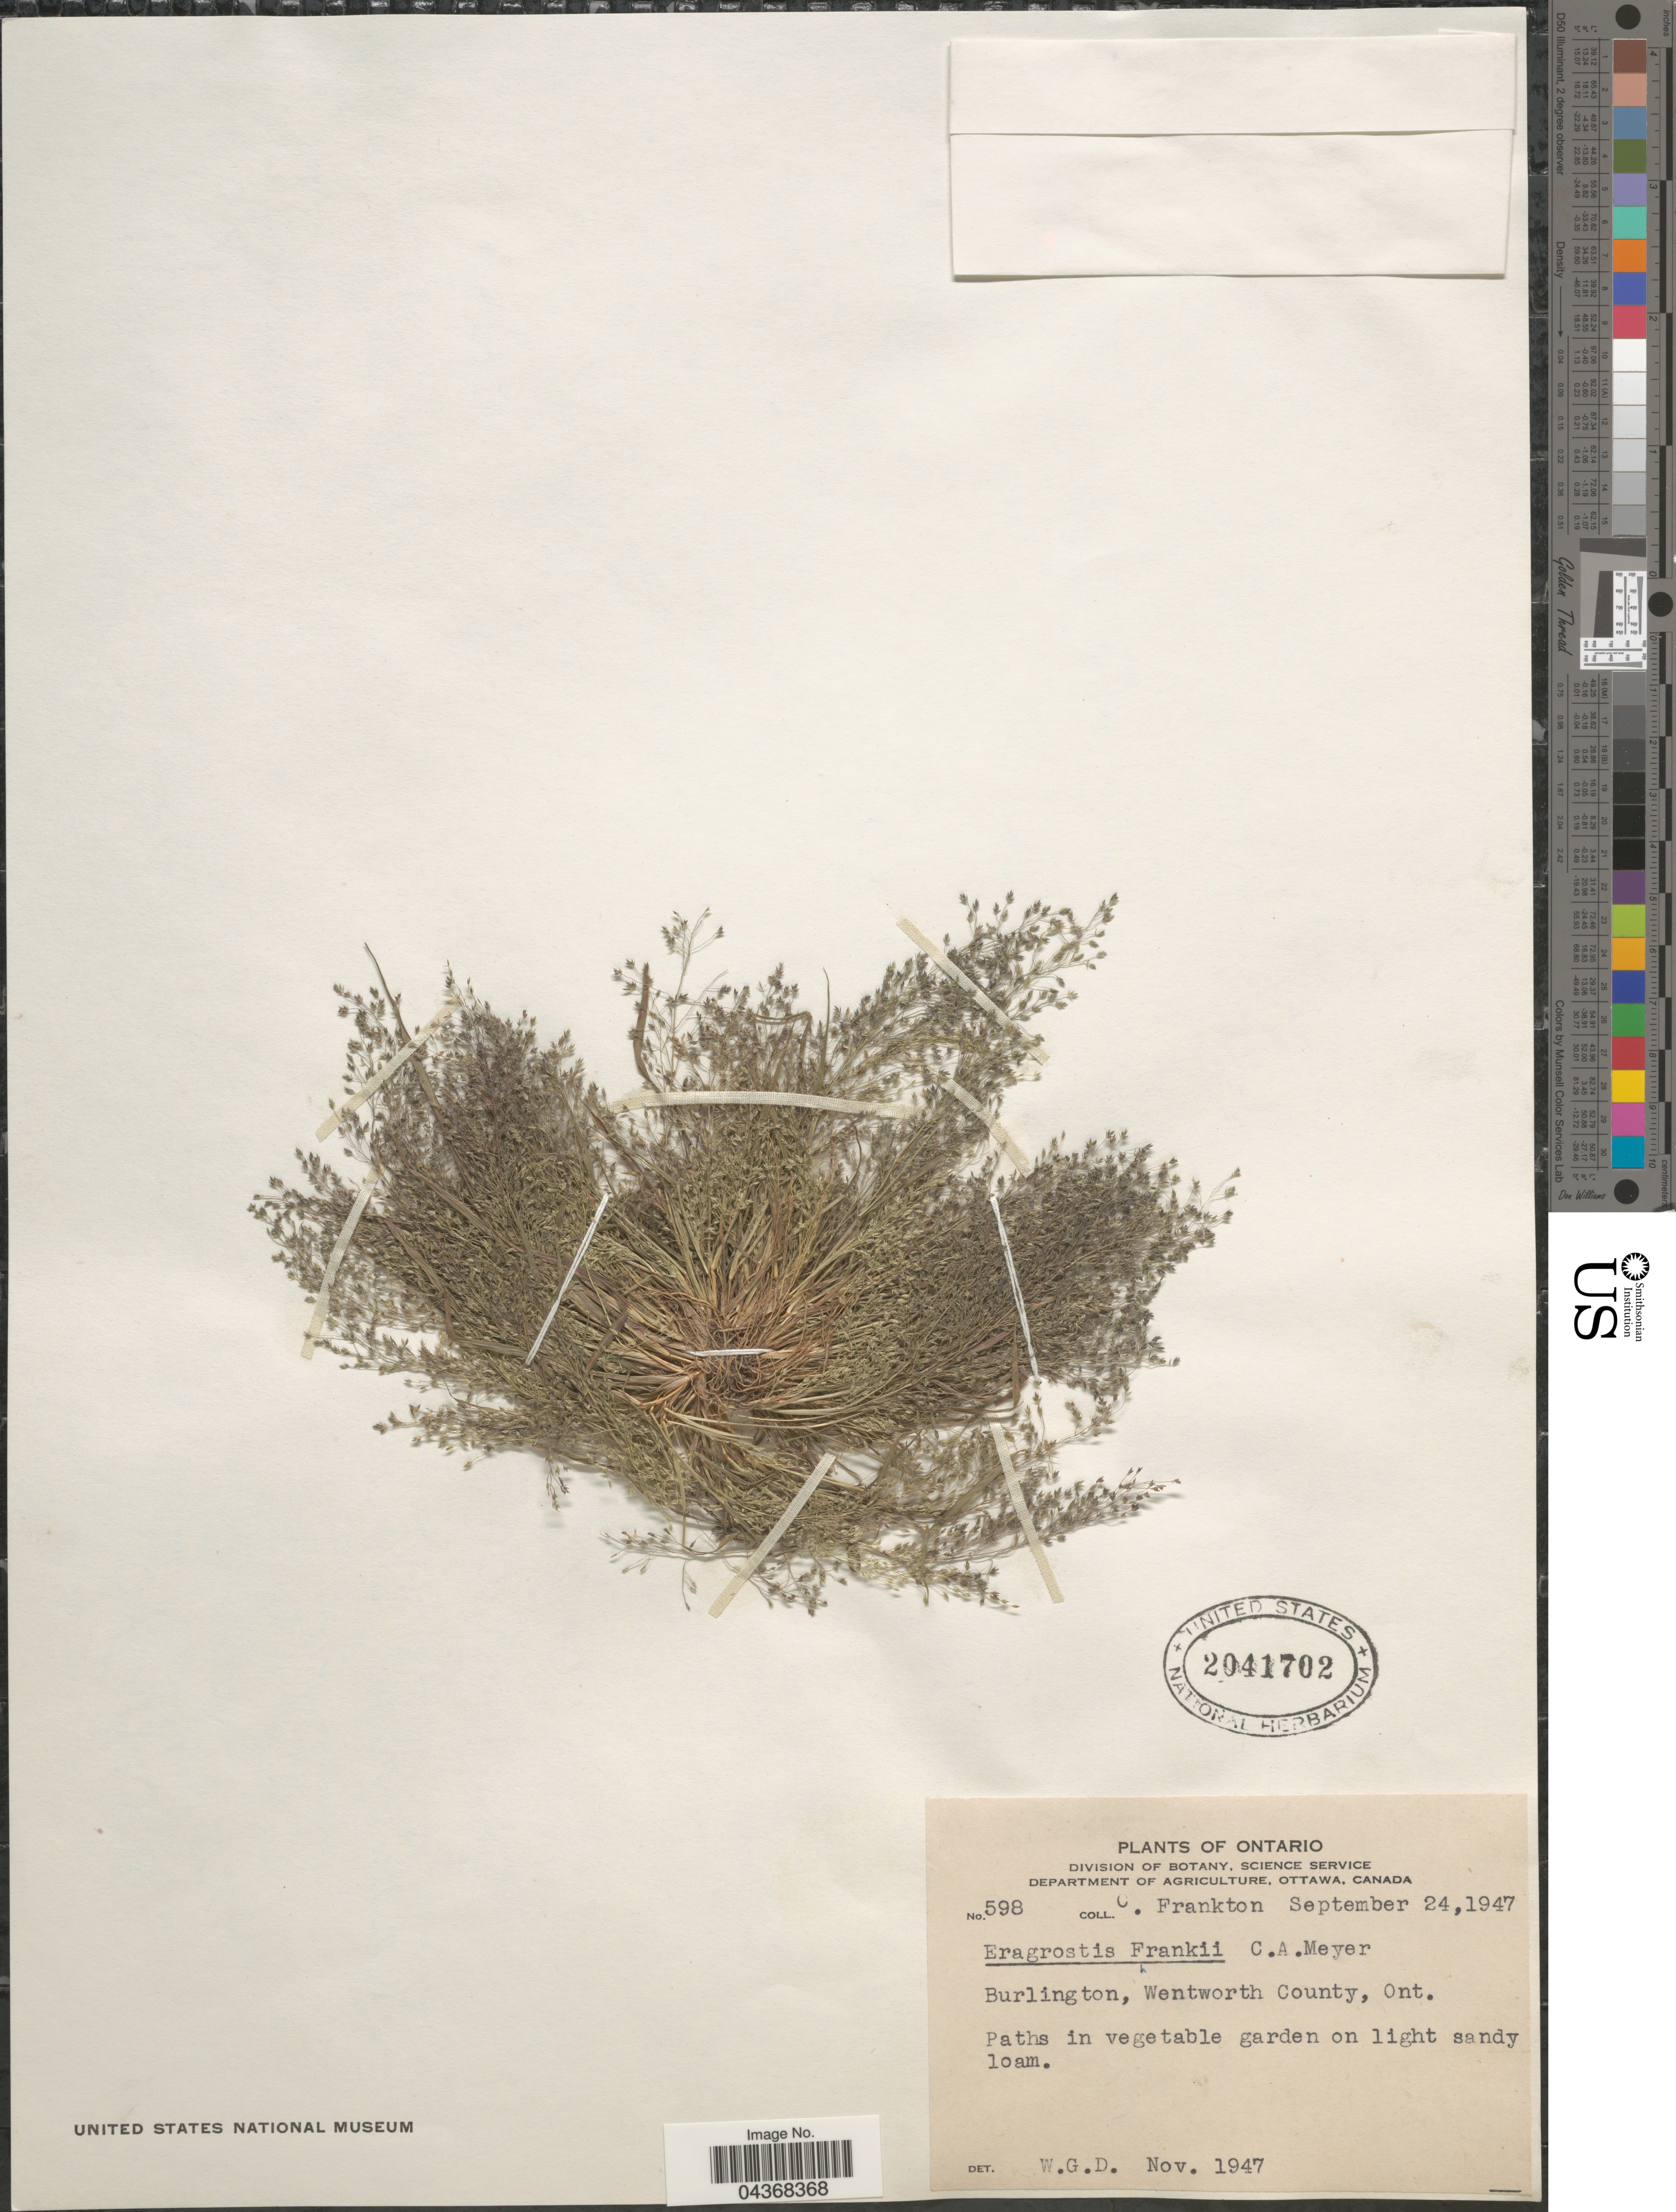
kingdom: Plantae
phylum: Tracheophyta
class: Liliopsida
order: Poales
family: Poaceae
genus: Eragrostis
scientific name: Eragrostis frankii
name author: C.A. Mey. ex Steud.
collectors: C. Frankton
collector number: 598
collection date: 1947-09-24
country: Canada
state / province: Ontario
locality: Burlington, Wentworth County.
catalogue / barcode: US 2041702